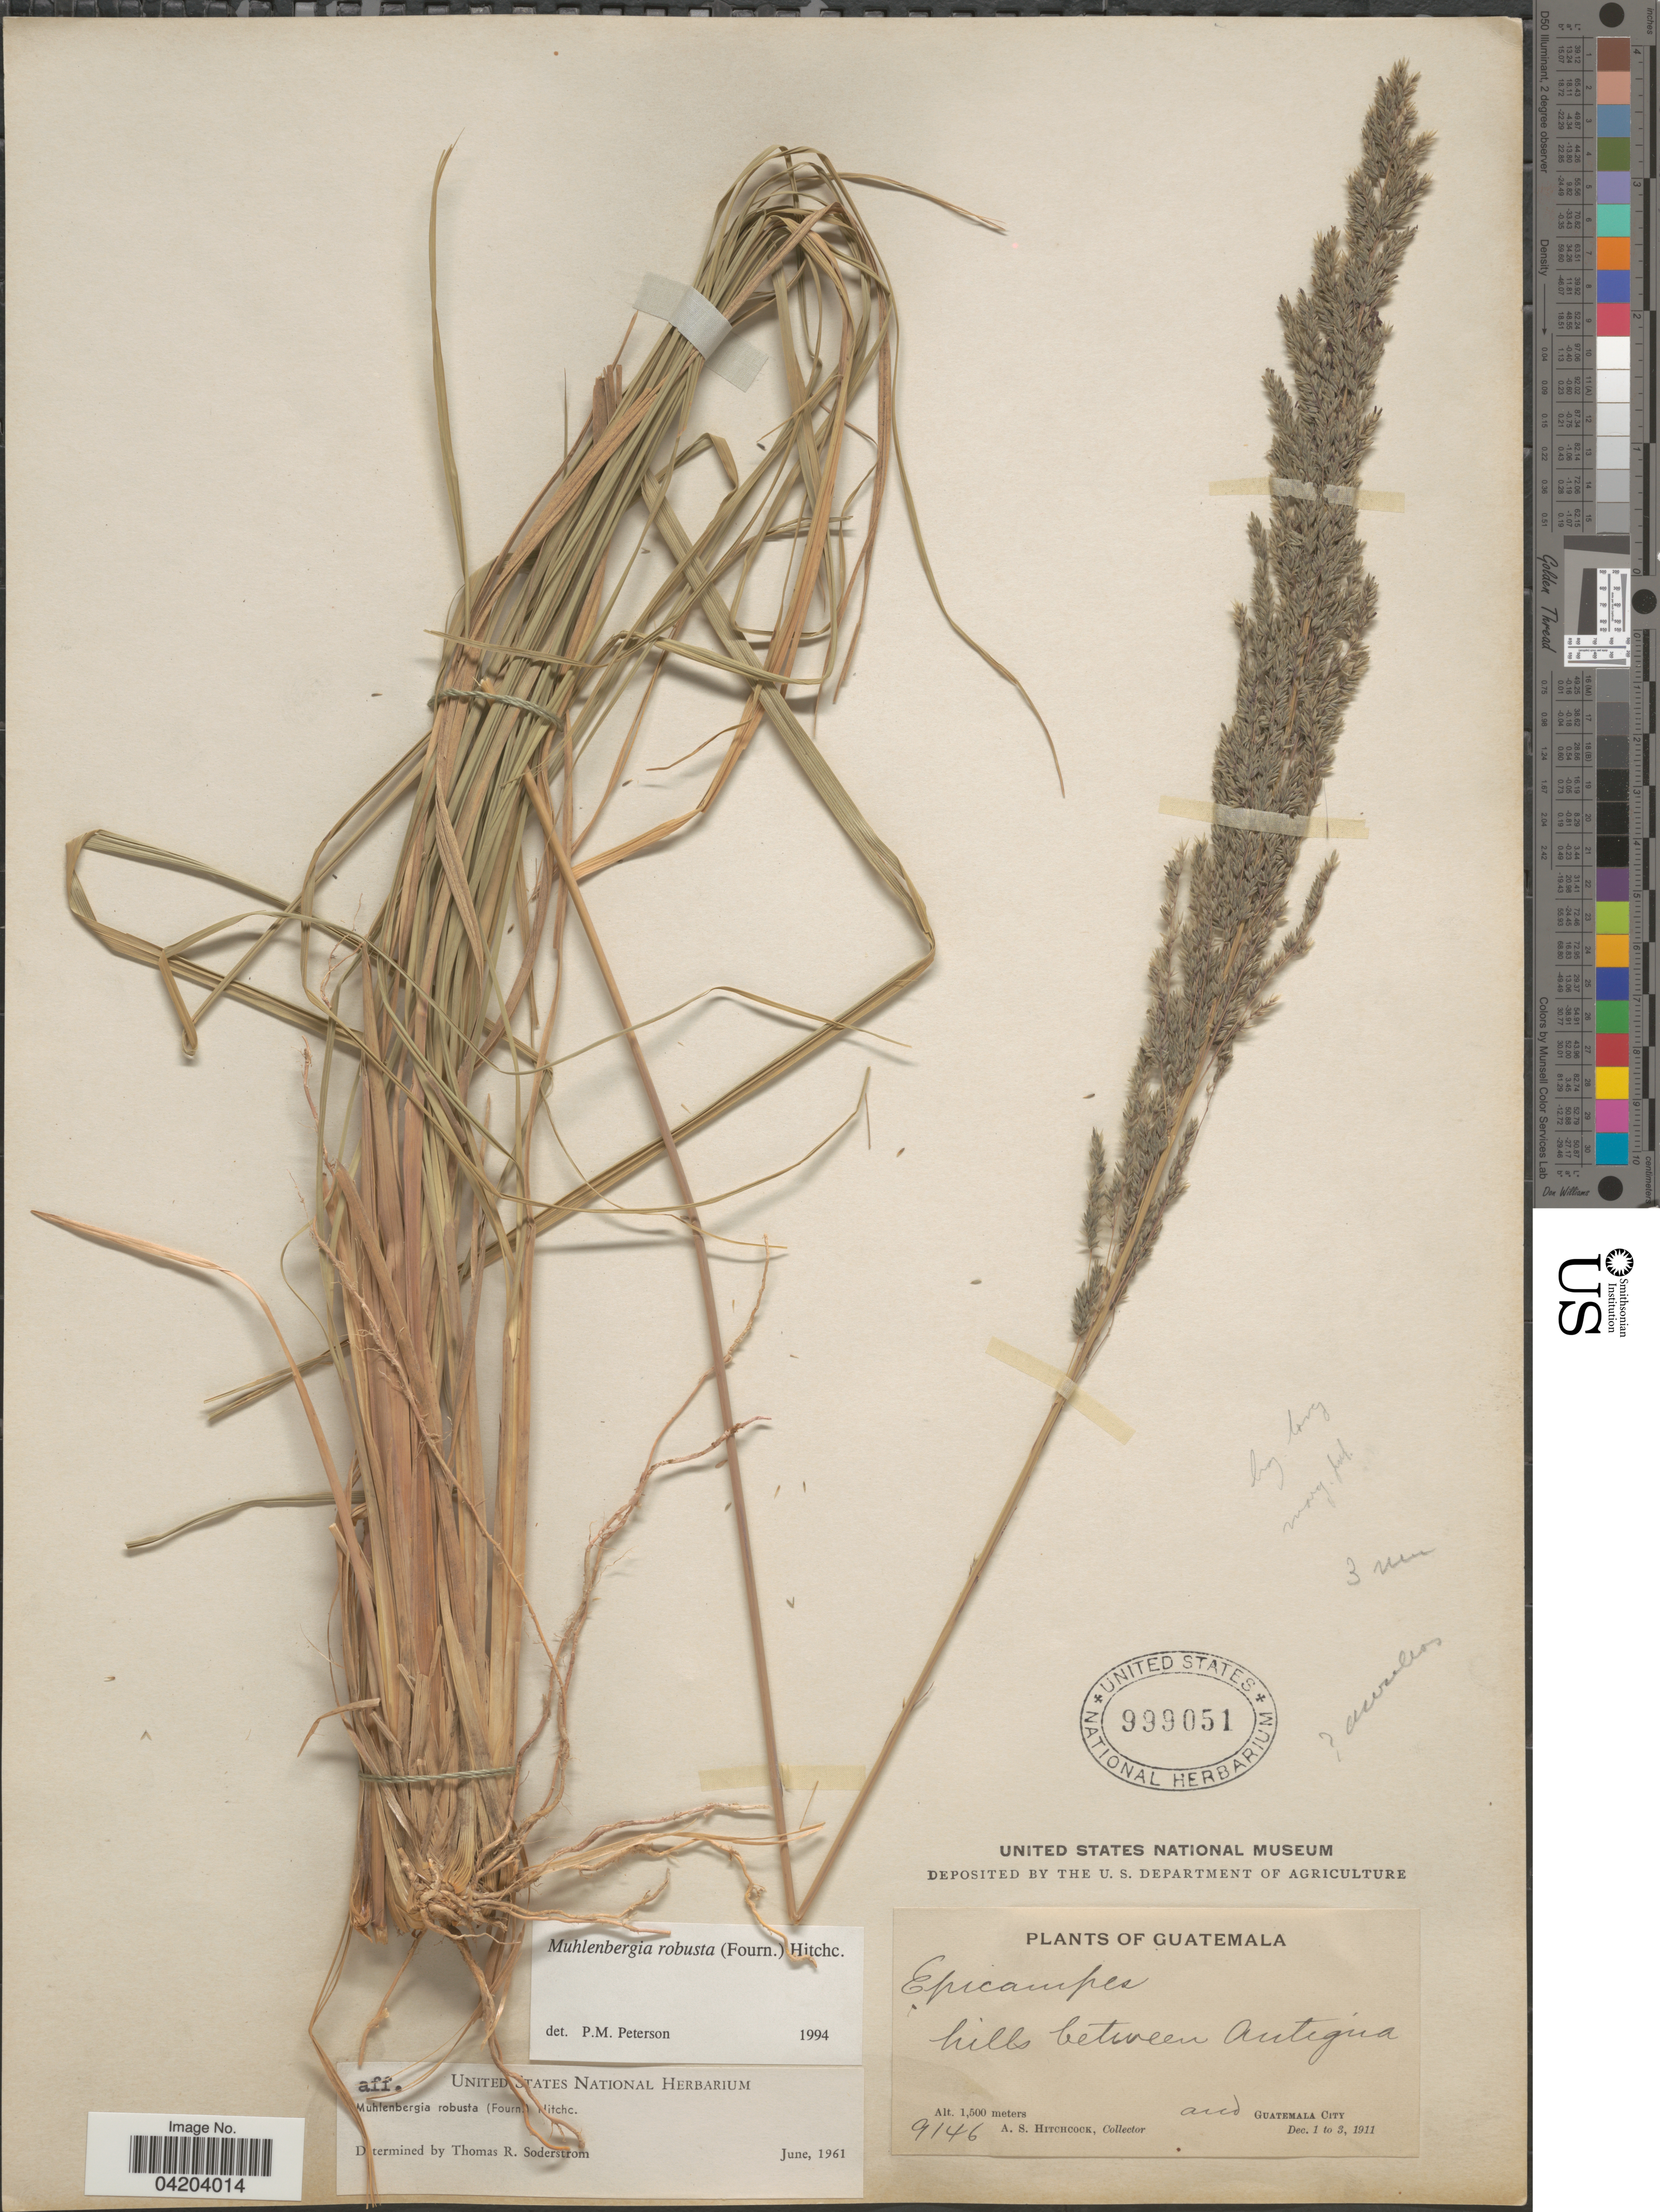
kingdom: Plantae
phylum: Tracheophyta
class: Liliopsida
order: Poales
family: Poaceae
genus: Muhlenbergia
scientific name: Muhlenbergia robusta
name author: (E. Fourn.) Hitchc.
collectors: A. S. Hitchcock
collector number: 9146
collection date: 1911-12-01/1911-12-03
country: Guatemala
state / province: Guatemala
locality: Hills between Antigua and Guatemala City.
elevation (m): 1500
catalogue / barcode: US 999051